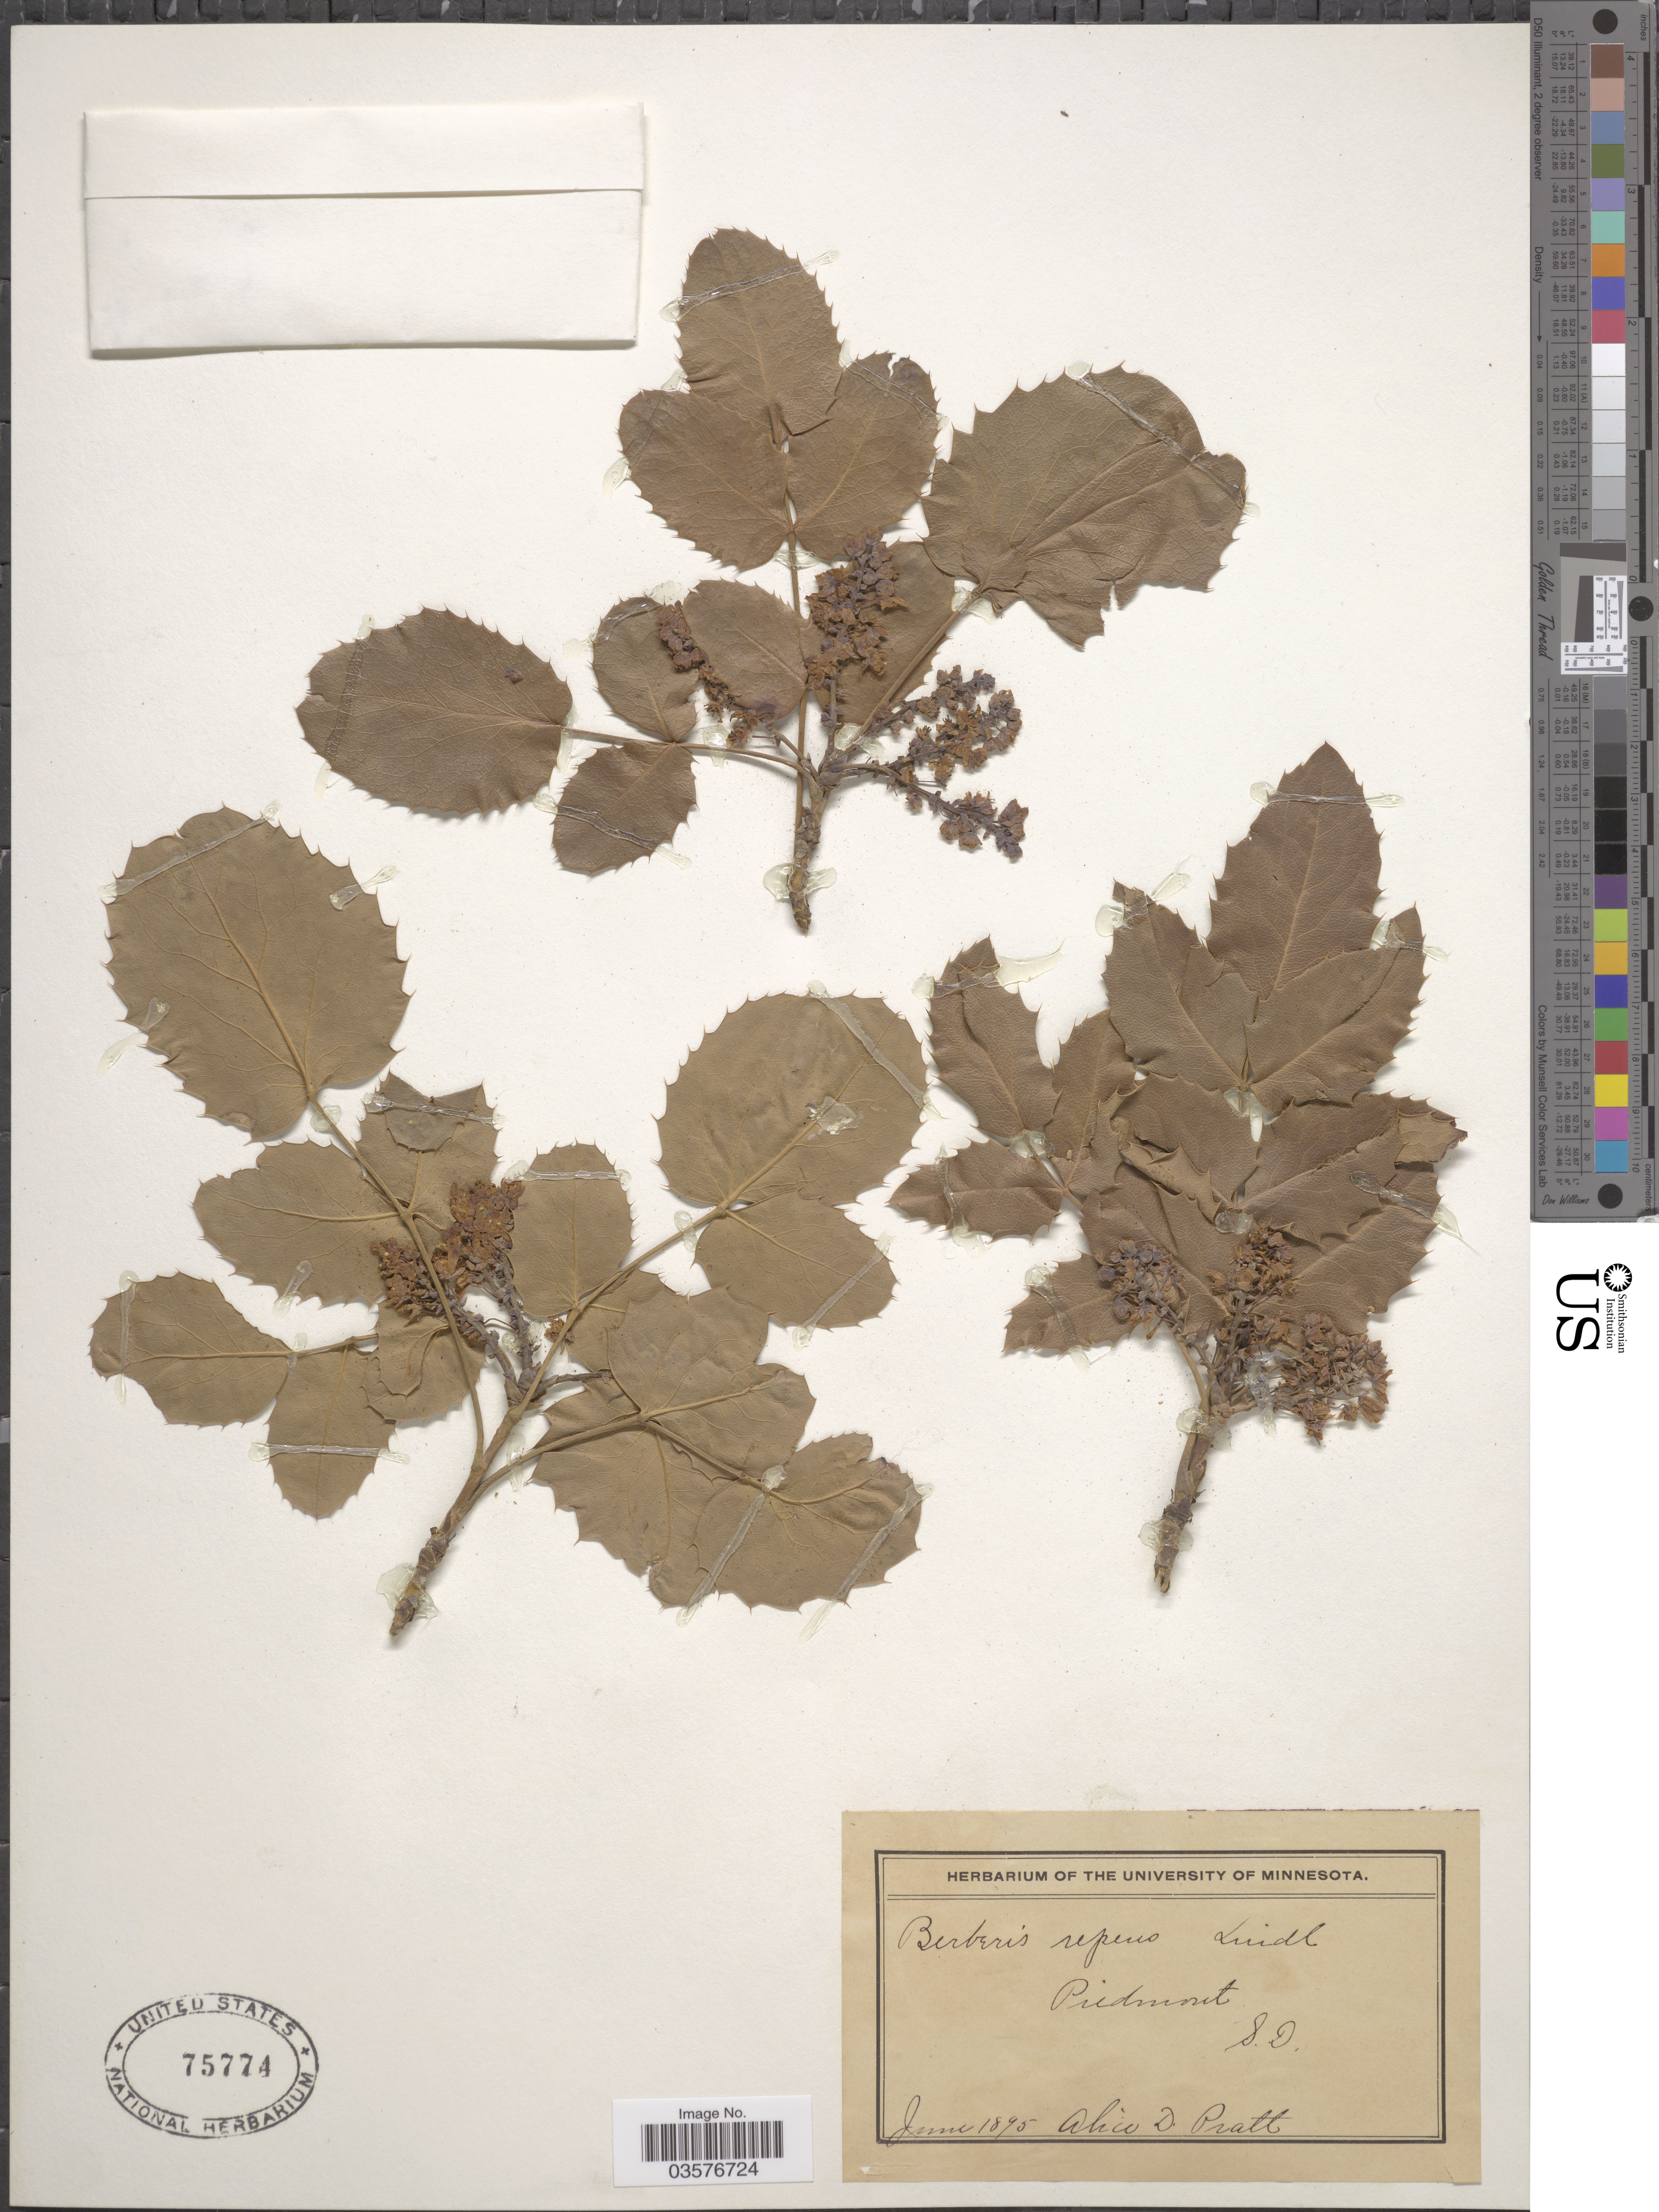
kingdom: Plantae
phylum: Tracheophyta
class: Magnoliopsida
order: Ranunculales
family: Berberidaceae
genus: Mahonia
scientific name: Mahonia repens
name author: (Lindl.) G. Don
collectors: A. Pratt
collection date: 1895-06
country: United States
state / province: South Dakota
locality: Piedmont.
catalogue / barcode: US 75774